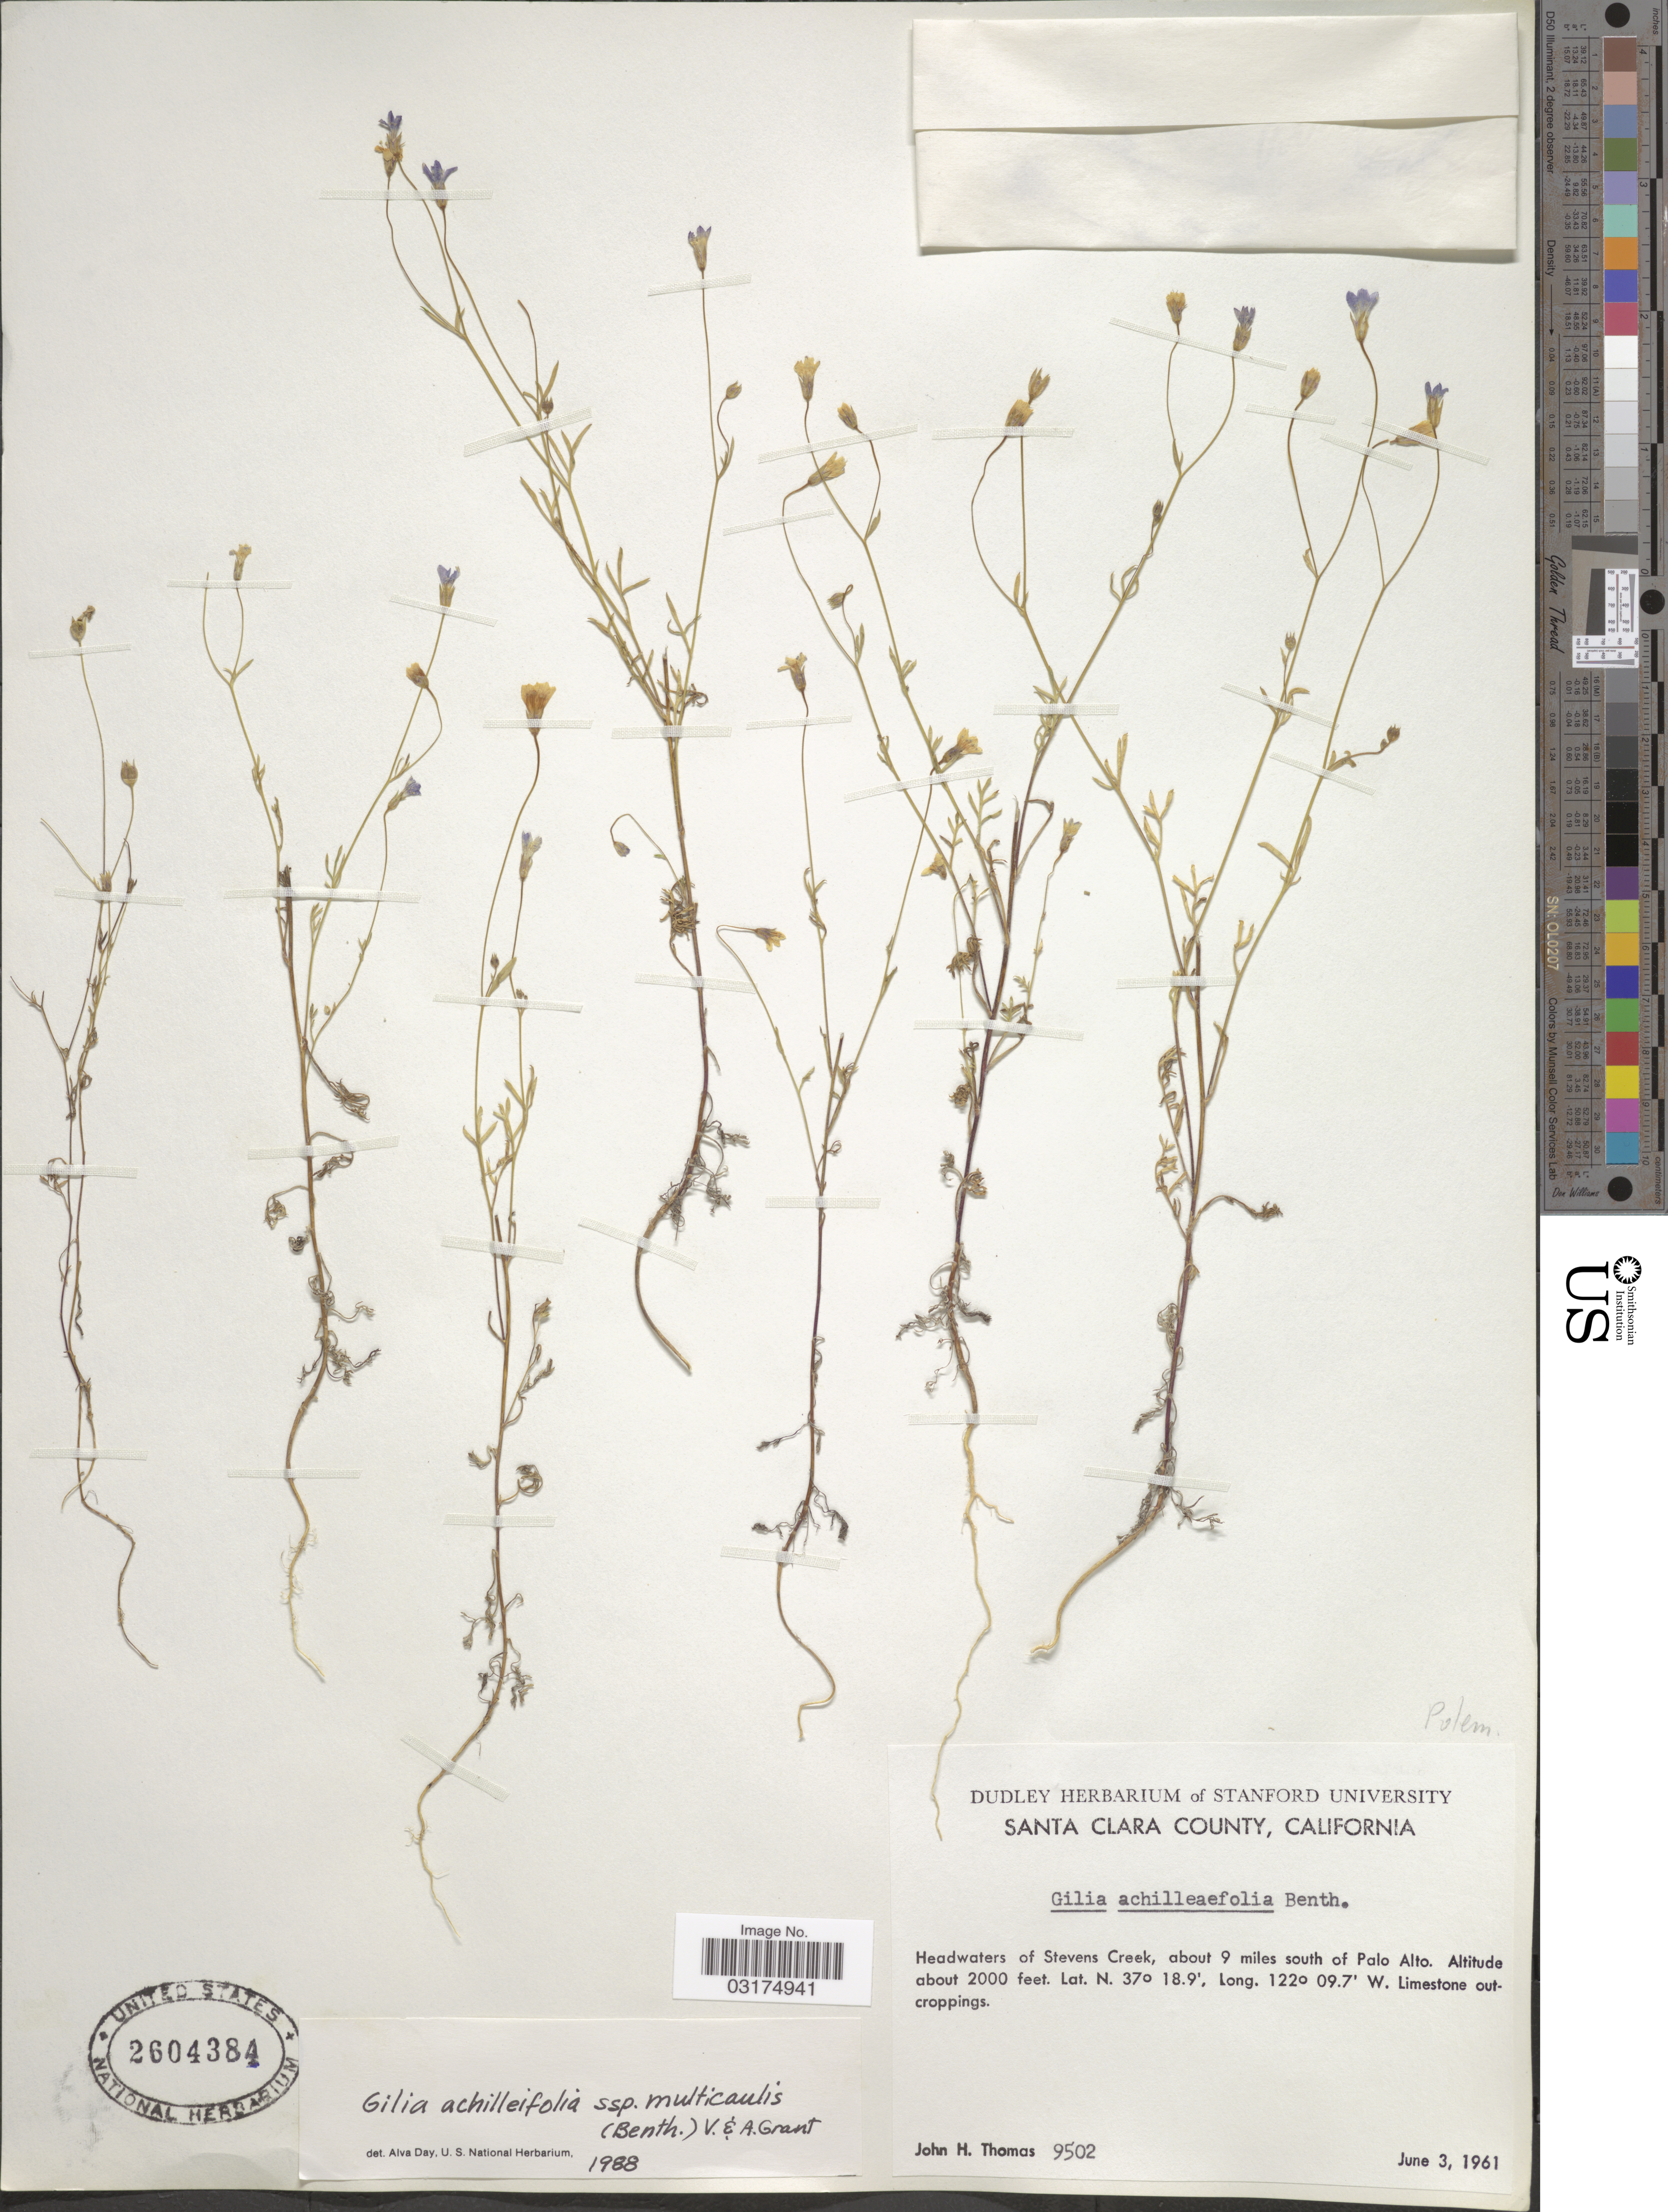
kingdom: Plantae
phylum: Tracheophyta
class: Magnoliopsida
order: Ericales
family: Polemoniaceae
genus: Gilia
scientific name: Gilia achilleifolia subsp. multicaulis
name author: (Benth.) V.E. Grant & A.D. Grant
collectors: J. H. Thomas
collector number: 9502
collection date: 1961-06-03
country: United States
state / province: California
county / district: Santa Clara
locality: Santa Clara County. Headwaters of Stevens Creek, about 9 miles south of Palo Alto.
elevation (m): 610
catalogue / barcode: US 2604384